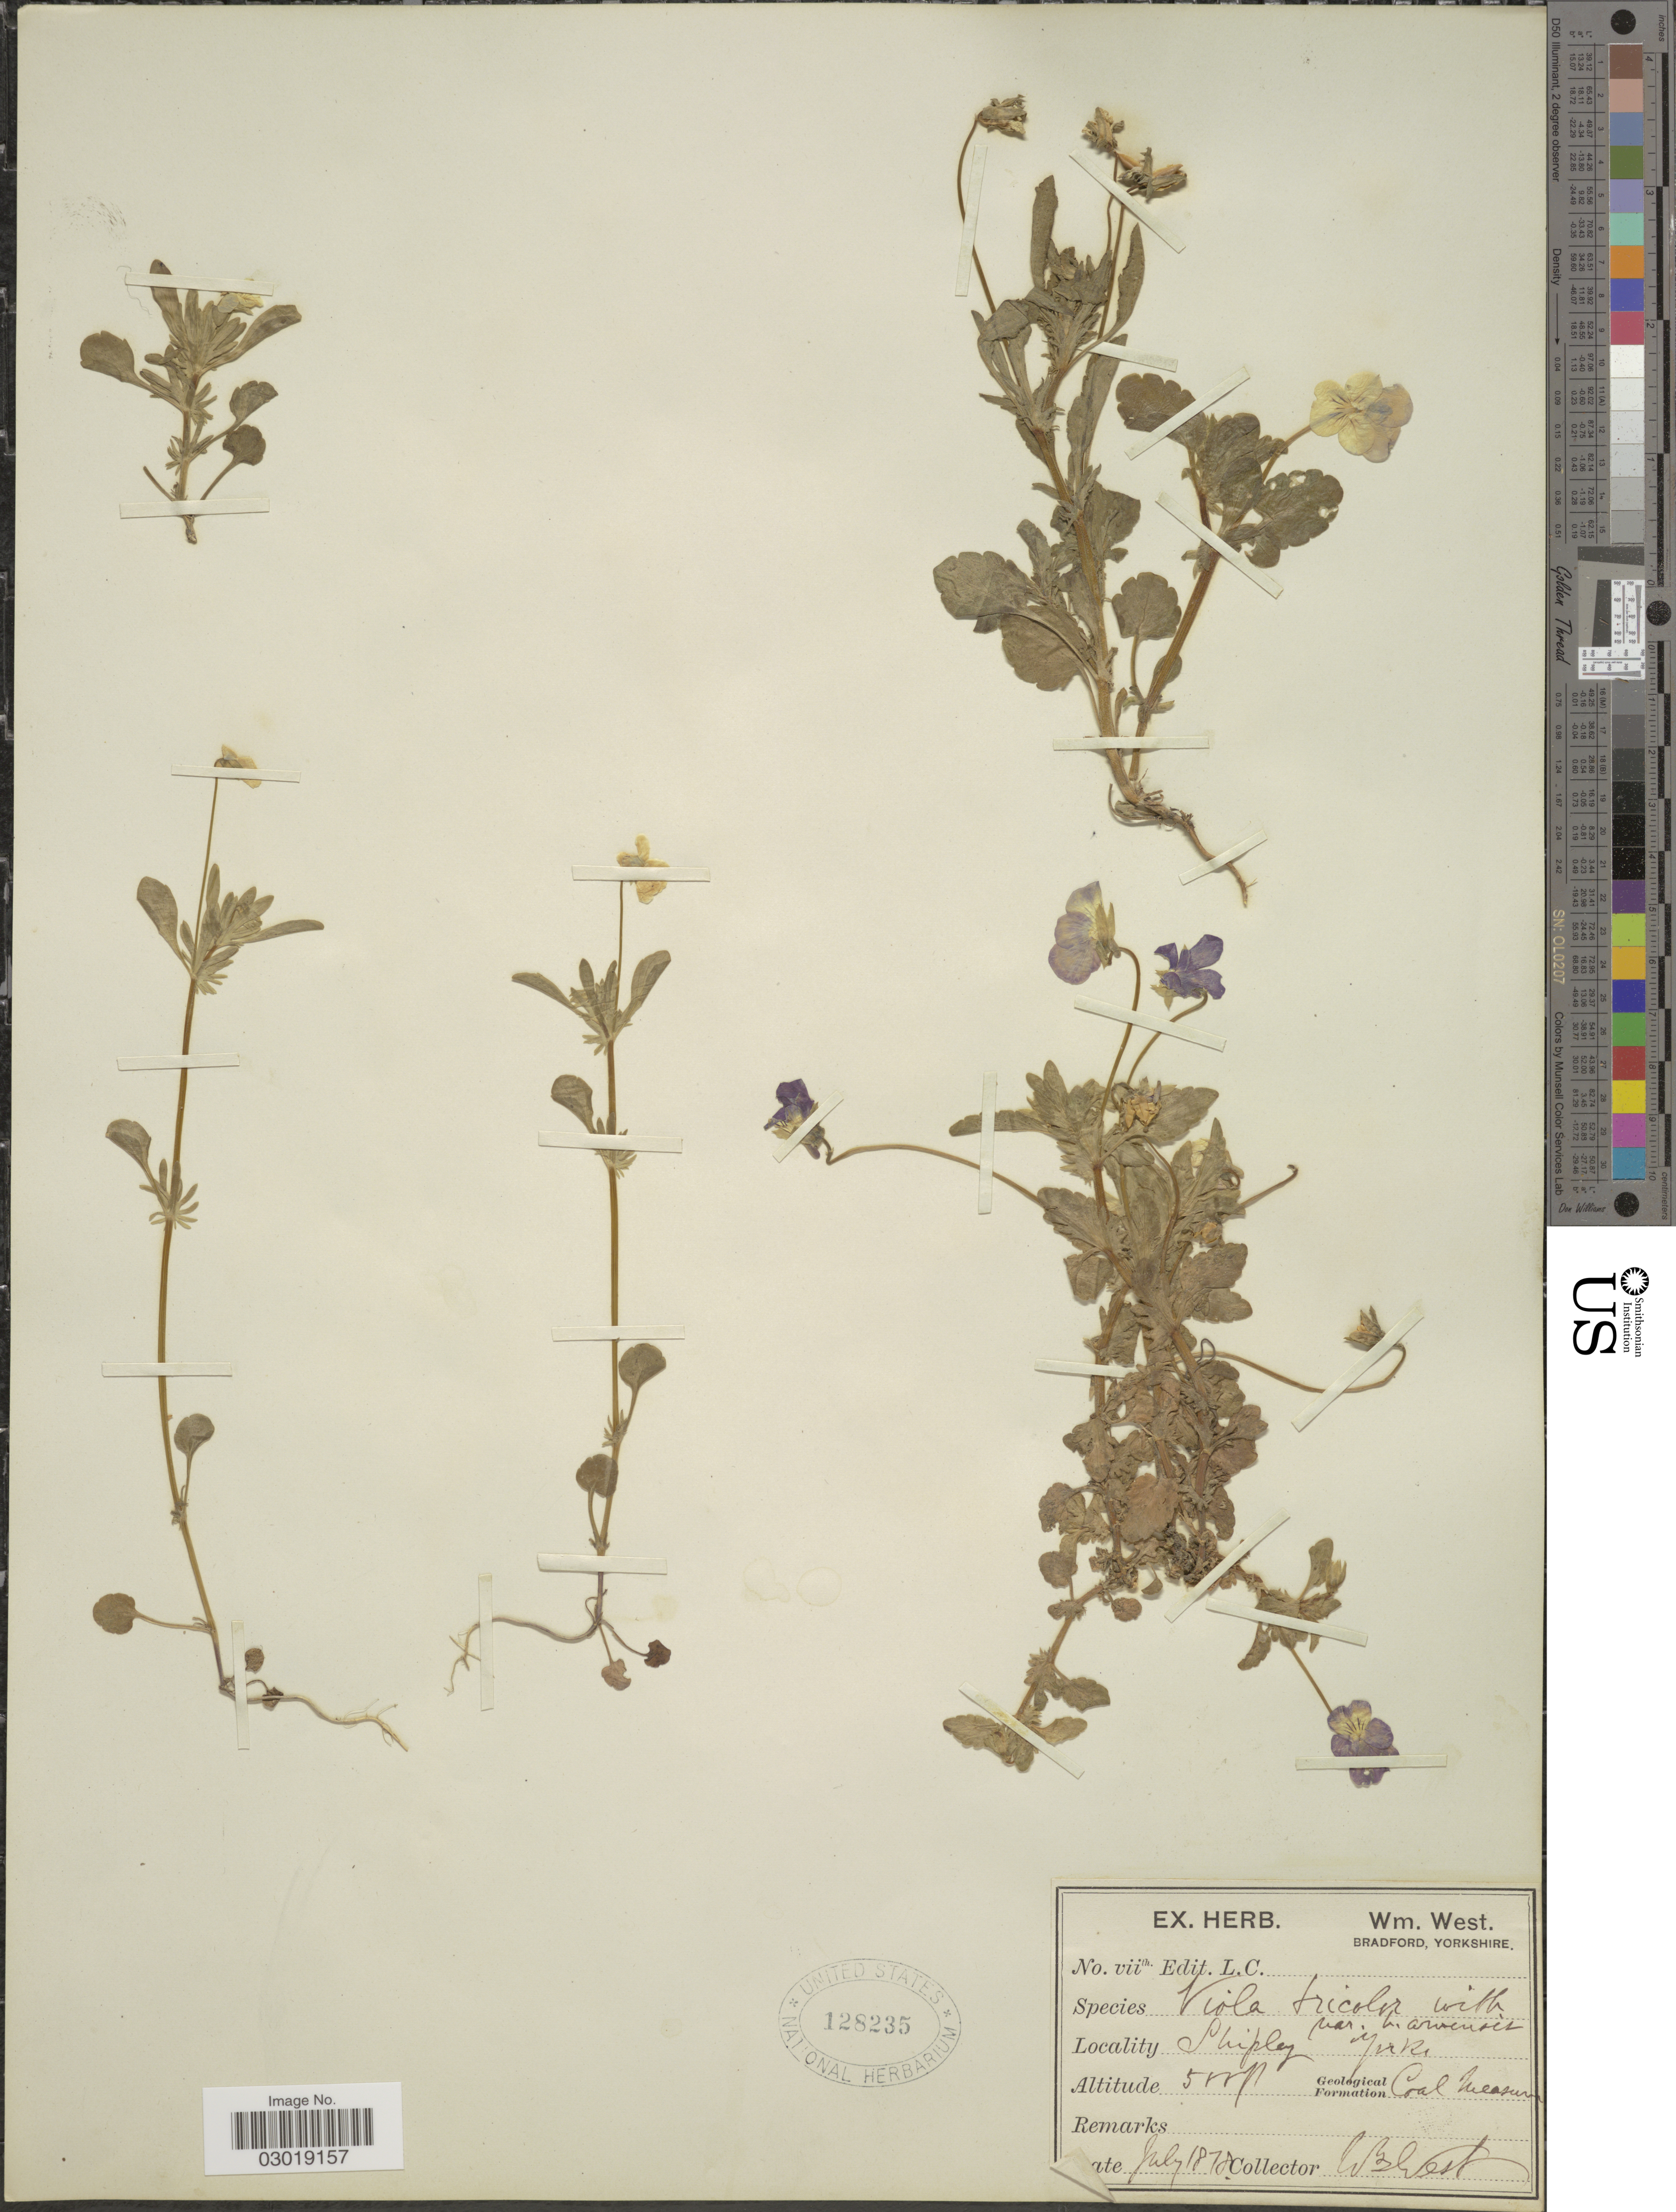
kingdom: Plantae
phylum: Tracheophyta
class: Magnoliopsida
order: Malpighiales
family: Violaceae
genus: Viola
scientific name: Viola tricolor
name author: L.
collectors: W. West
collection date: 1878-07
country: United Kingdom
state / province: England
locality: Shipley York.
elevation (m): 152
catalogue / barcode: US 128235